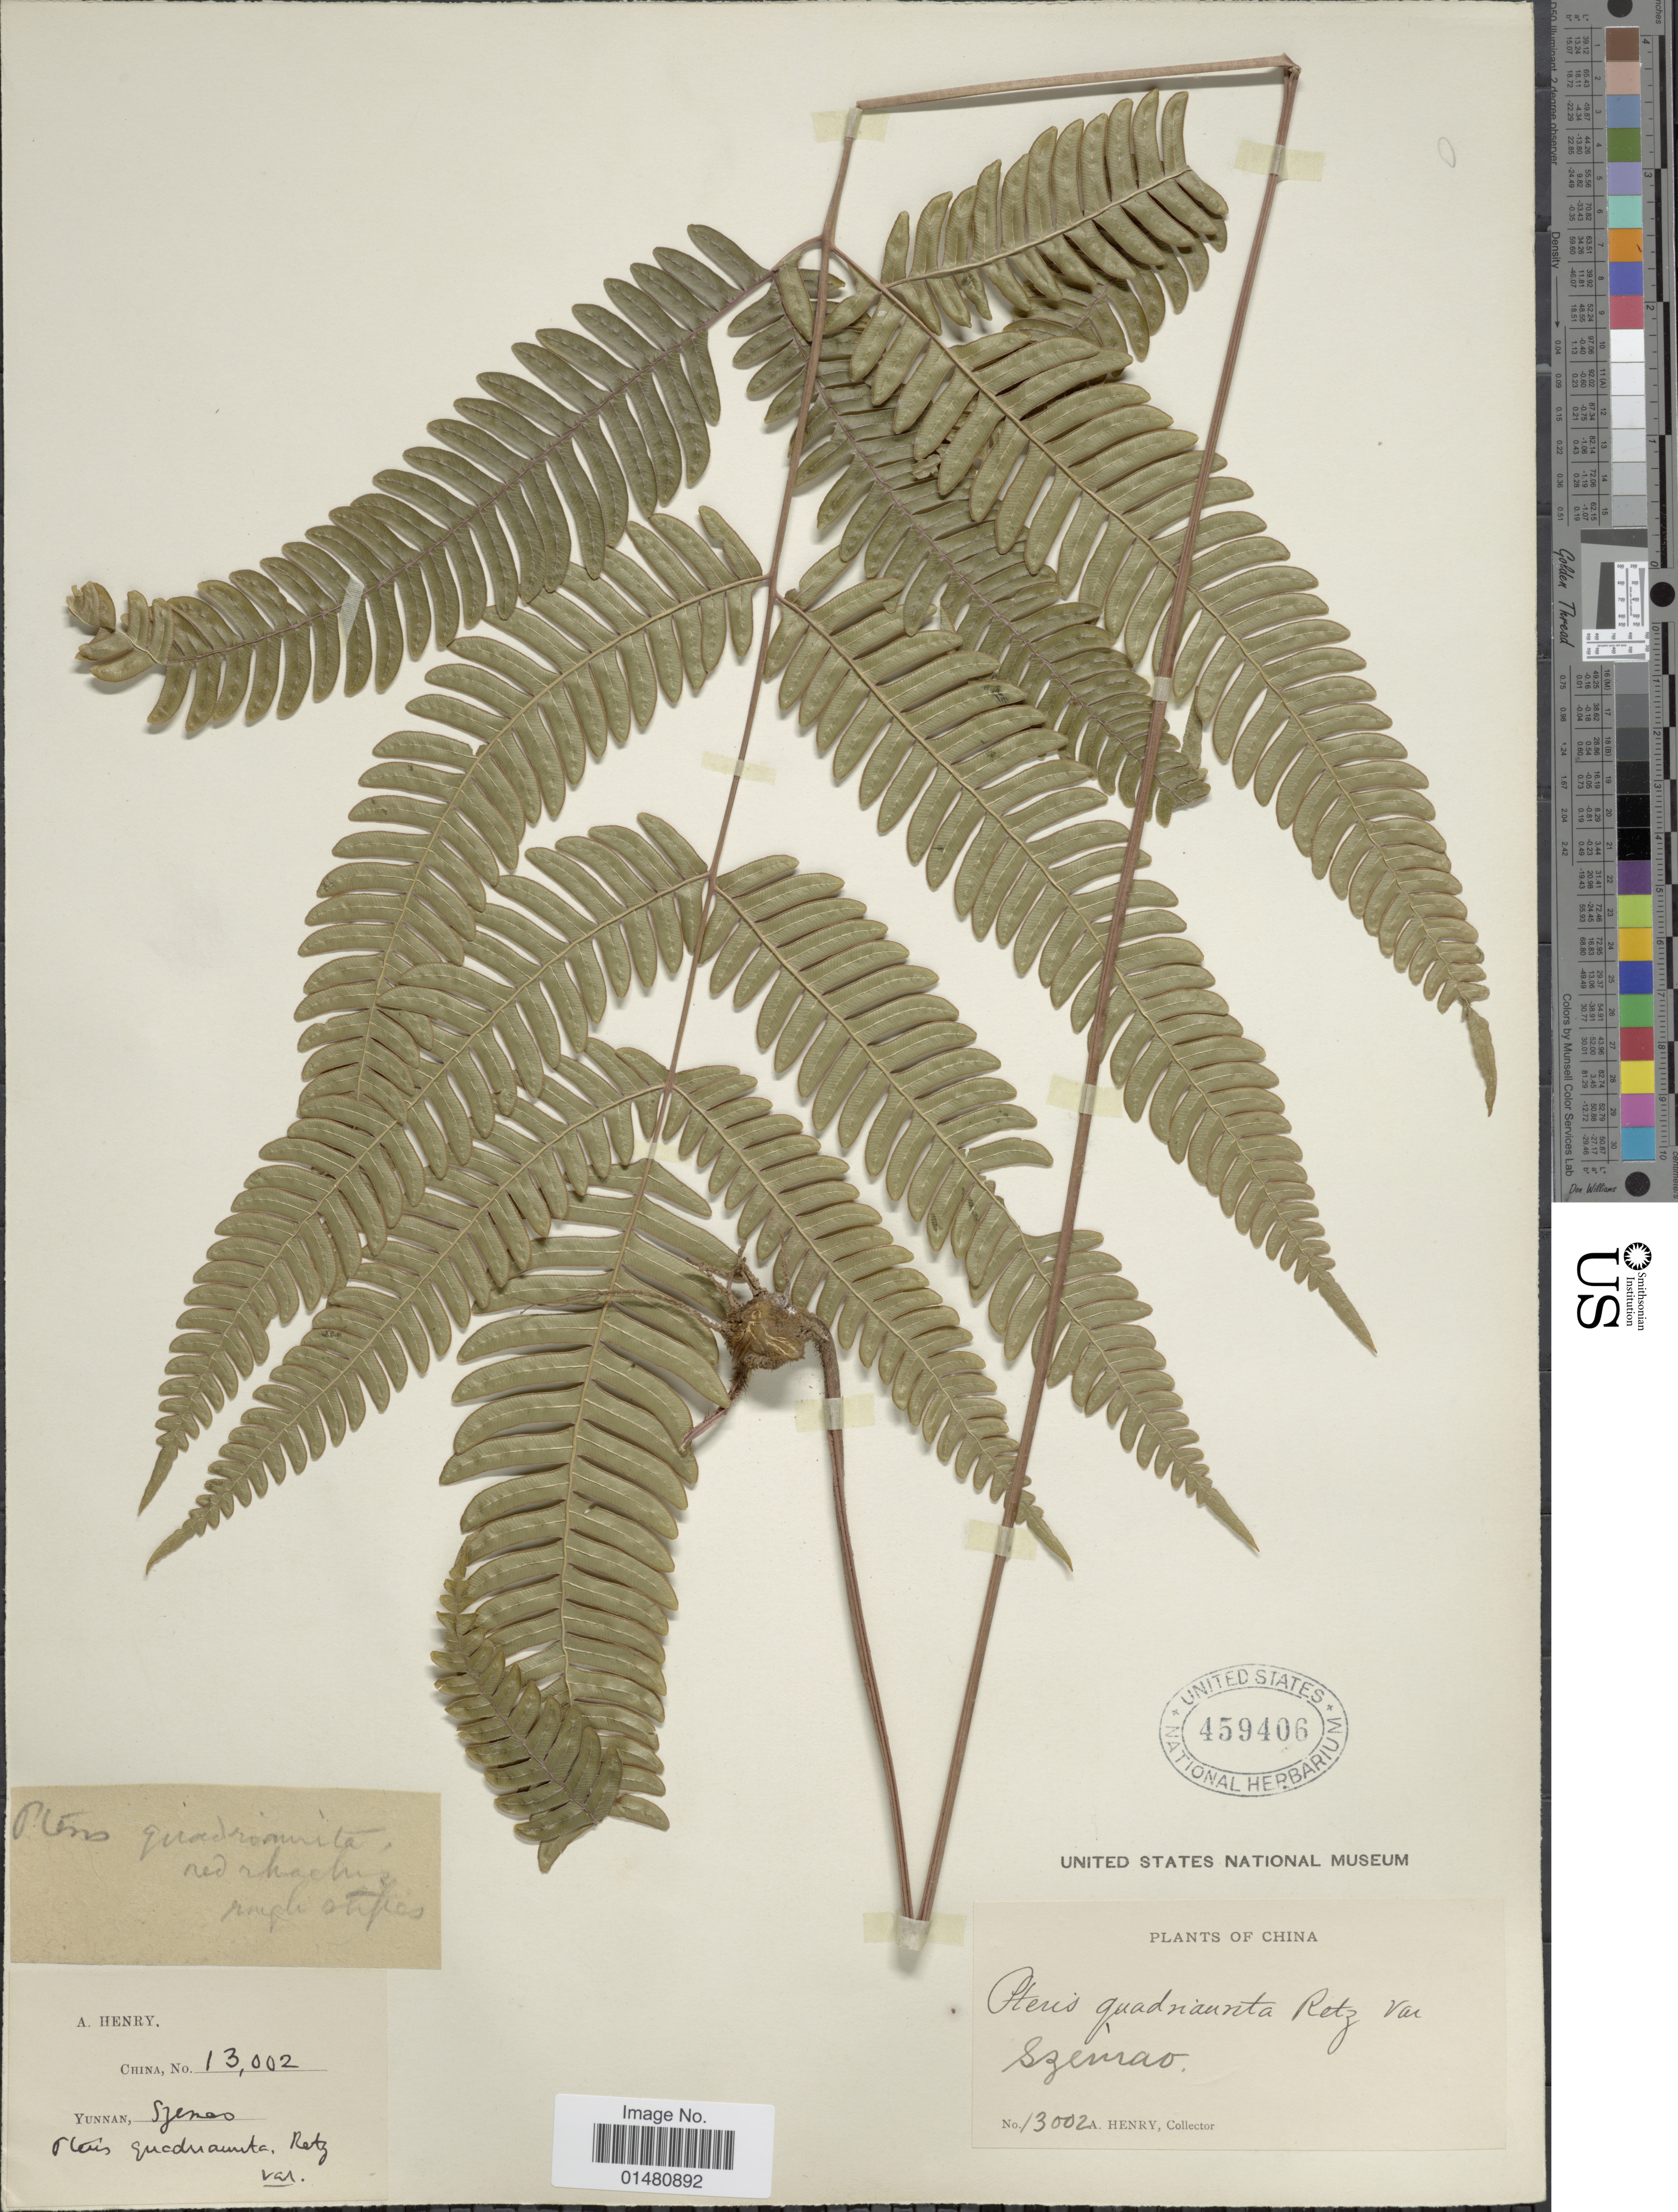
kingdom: Plantae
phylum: Tracheophyta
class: Polypodiopsida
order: Polypodiales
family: Pteridaceae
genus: Pteris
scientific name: Pteris quadriaurita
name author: Retz.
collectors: A. Henry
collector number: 13002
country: China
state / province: Yunnan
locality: Szenrao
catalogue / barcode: US 459406